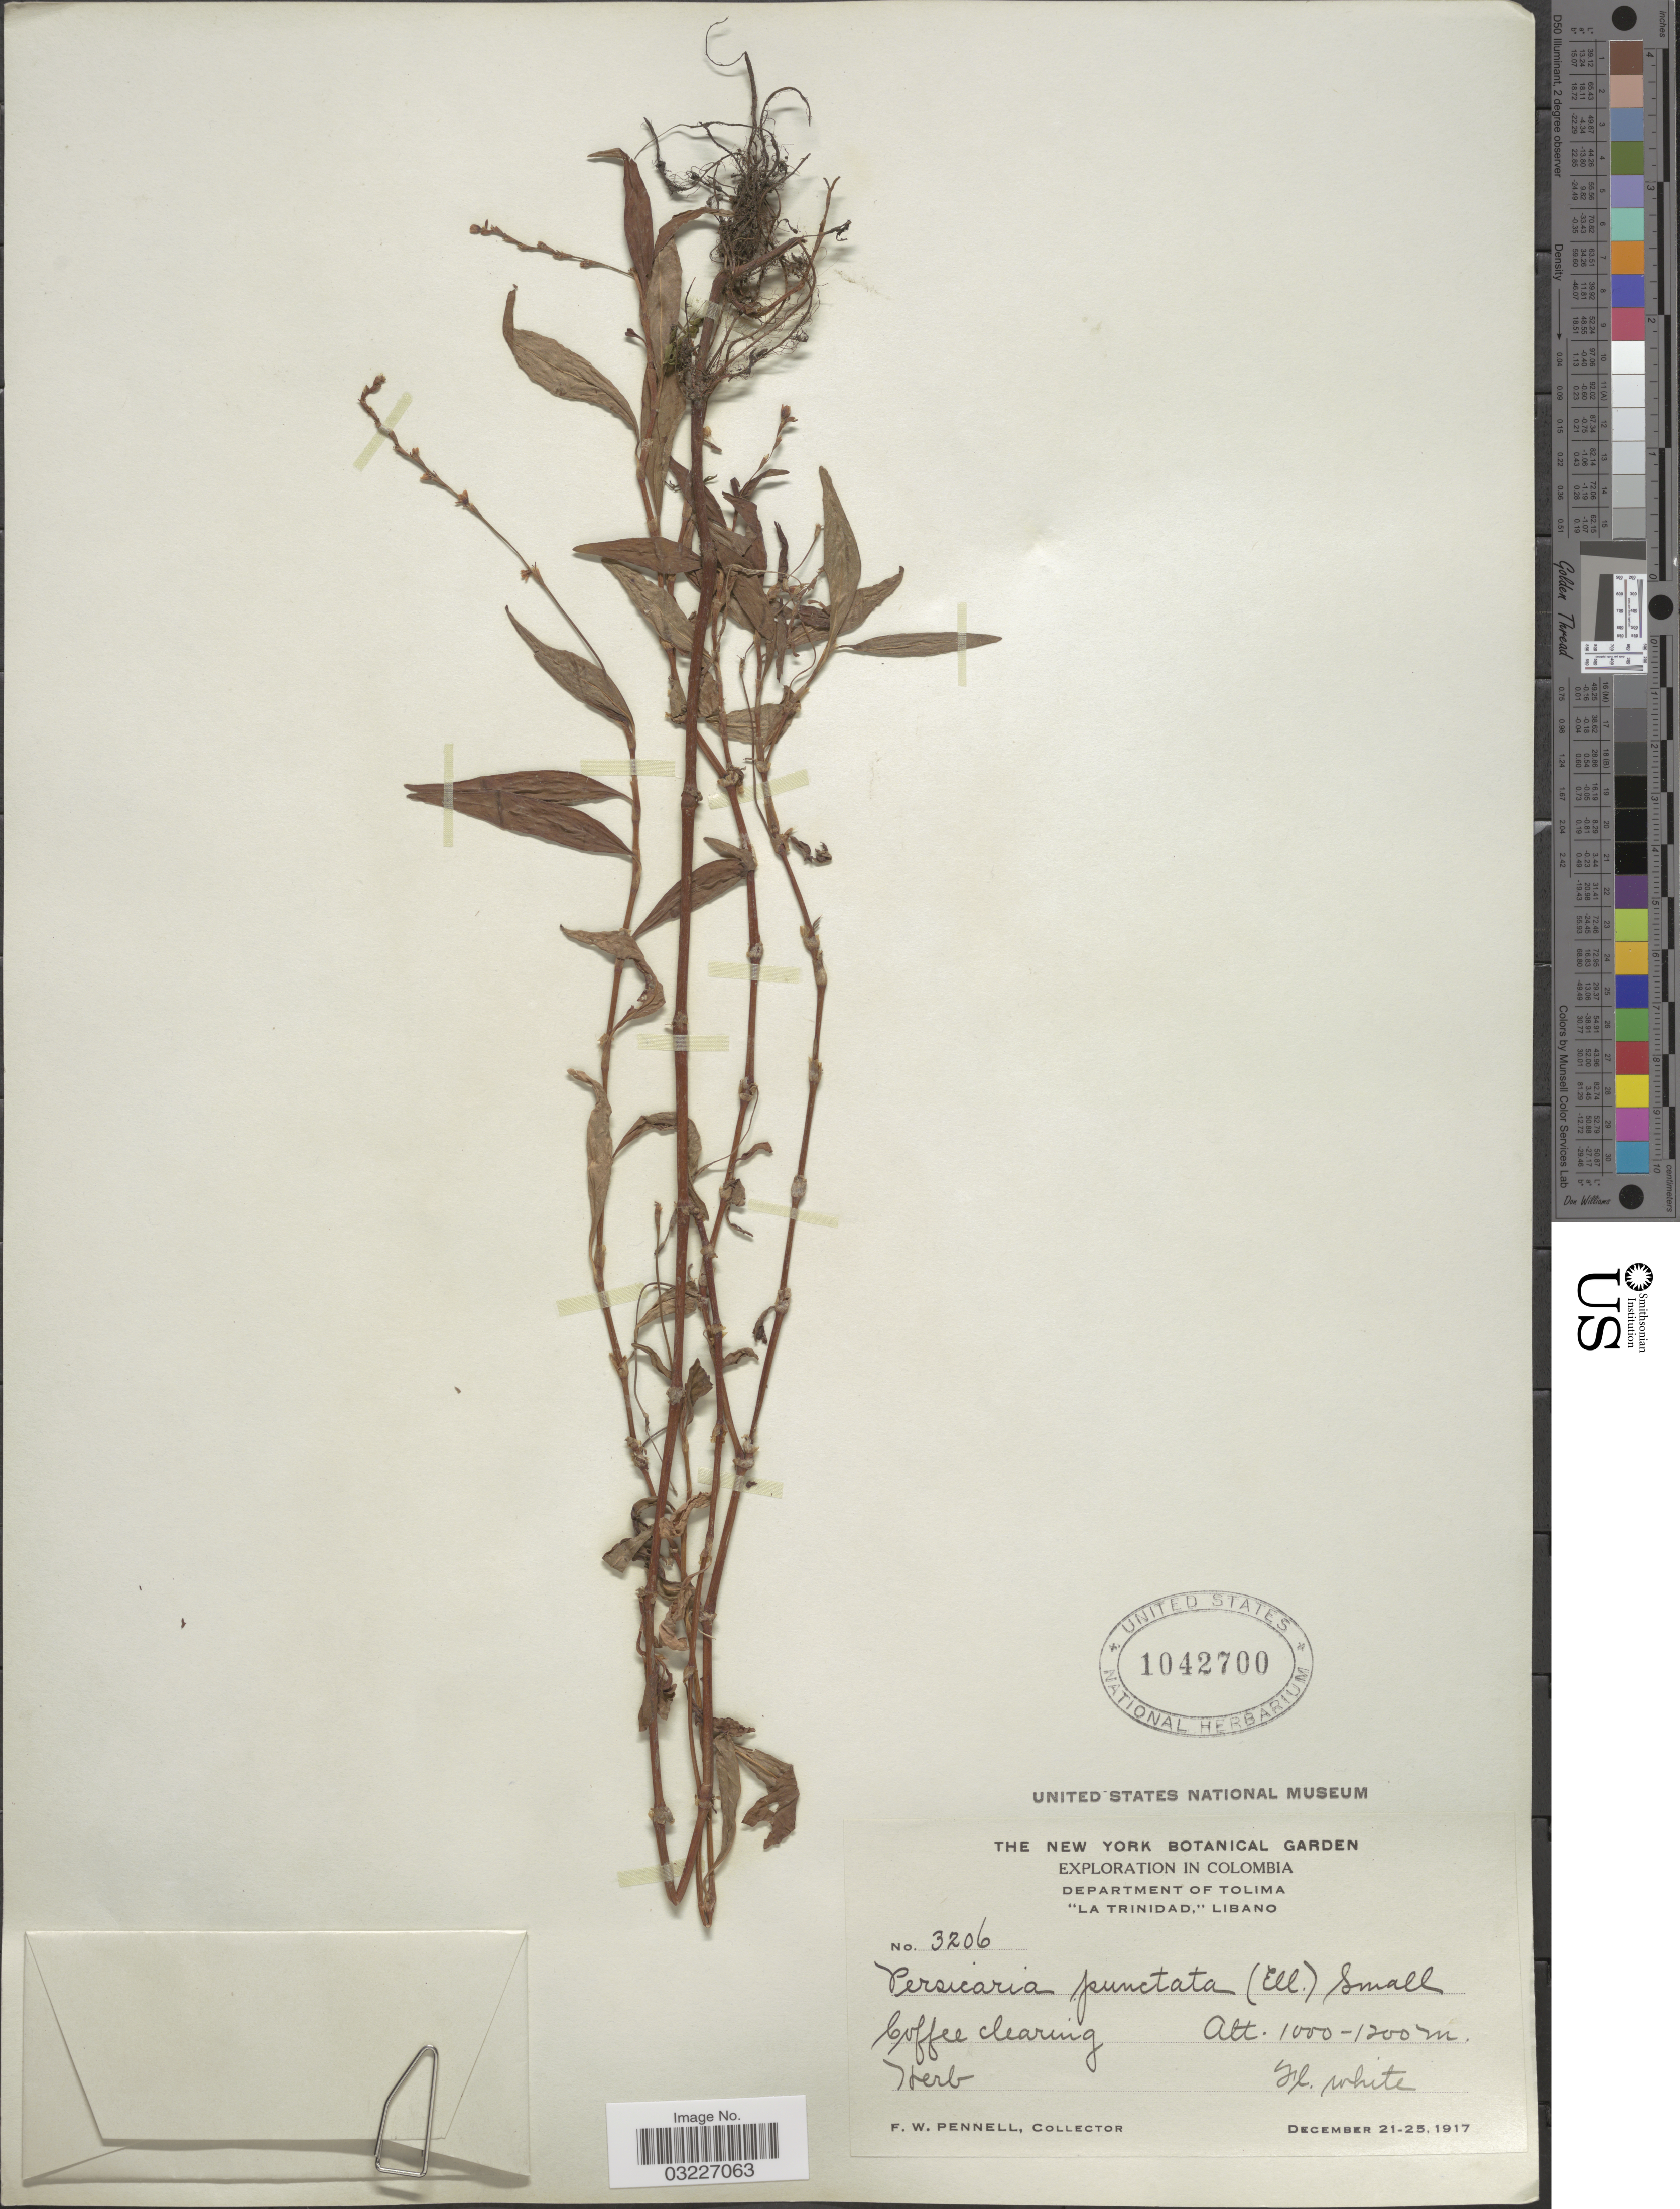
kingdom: Plantae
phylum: Tracheophyta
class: Magnoliopsida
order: Caryophyllales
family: Polygonaceae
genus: Polygonum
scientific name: Polygonum opelousanum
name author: Riddell ex Small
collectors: F. W. Pennell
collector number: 3206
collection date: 1917-12-21/1917-12-25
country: Colombia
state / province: Tolima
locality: Department of Tolima. "La Trinidad," Libano.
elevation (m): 1000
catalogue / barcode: US 1042700